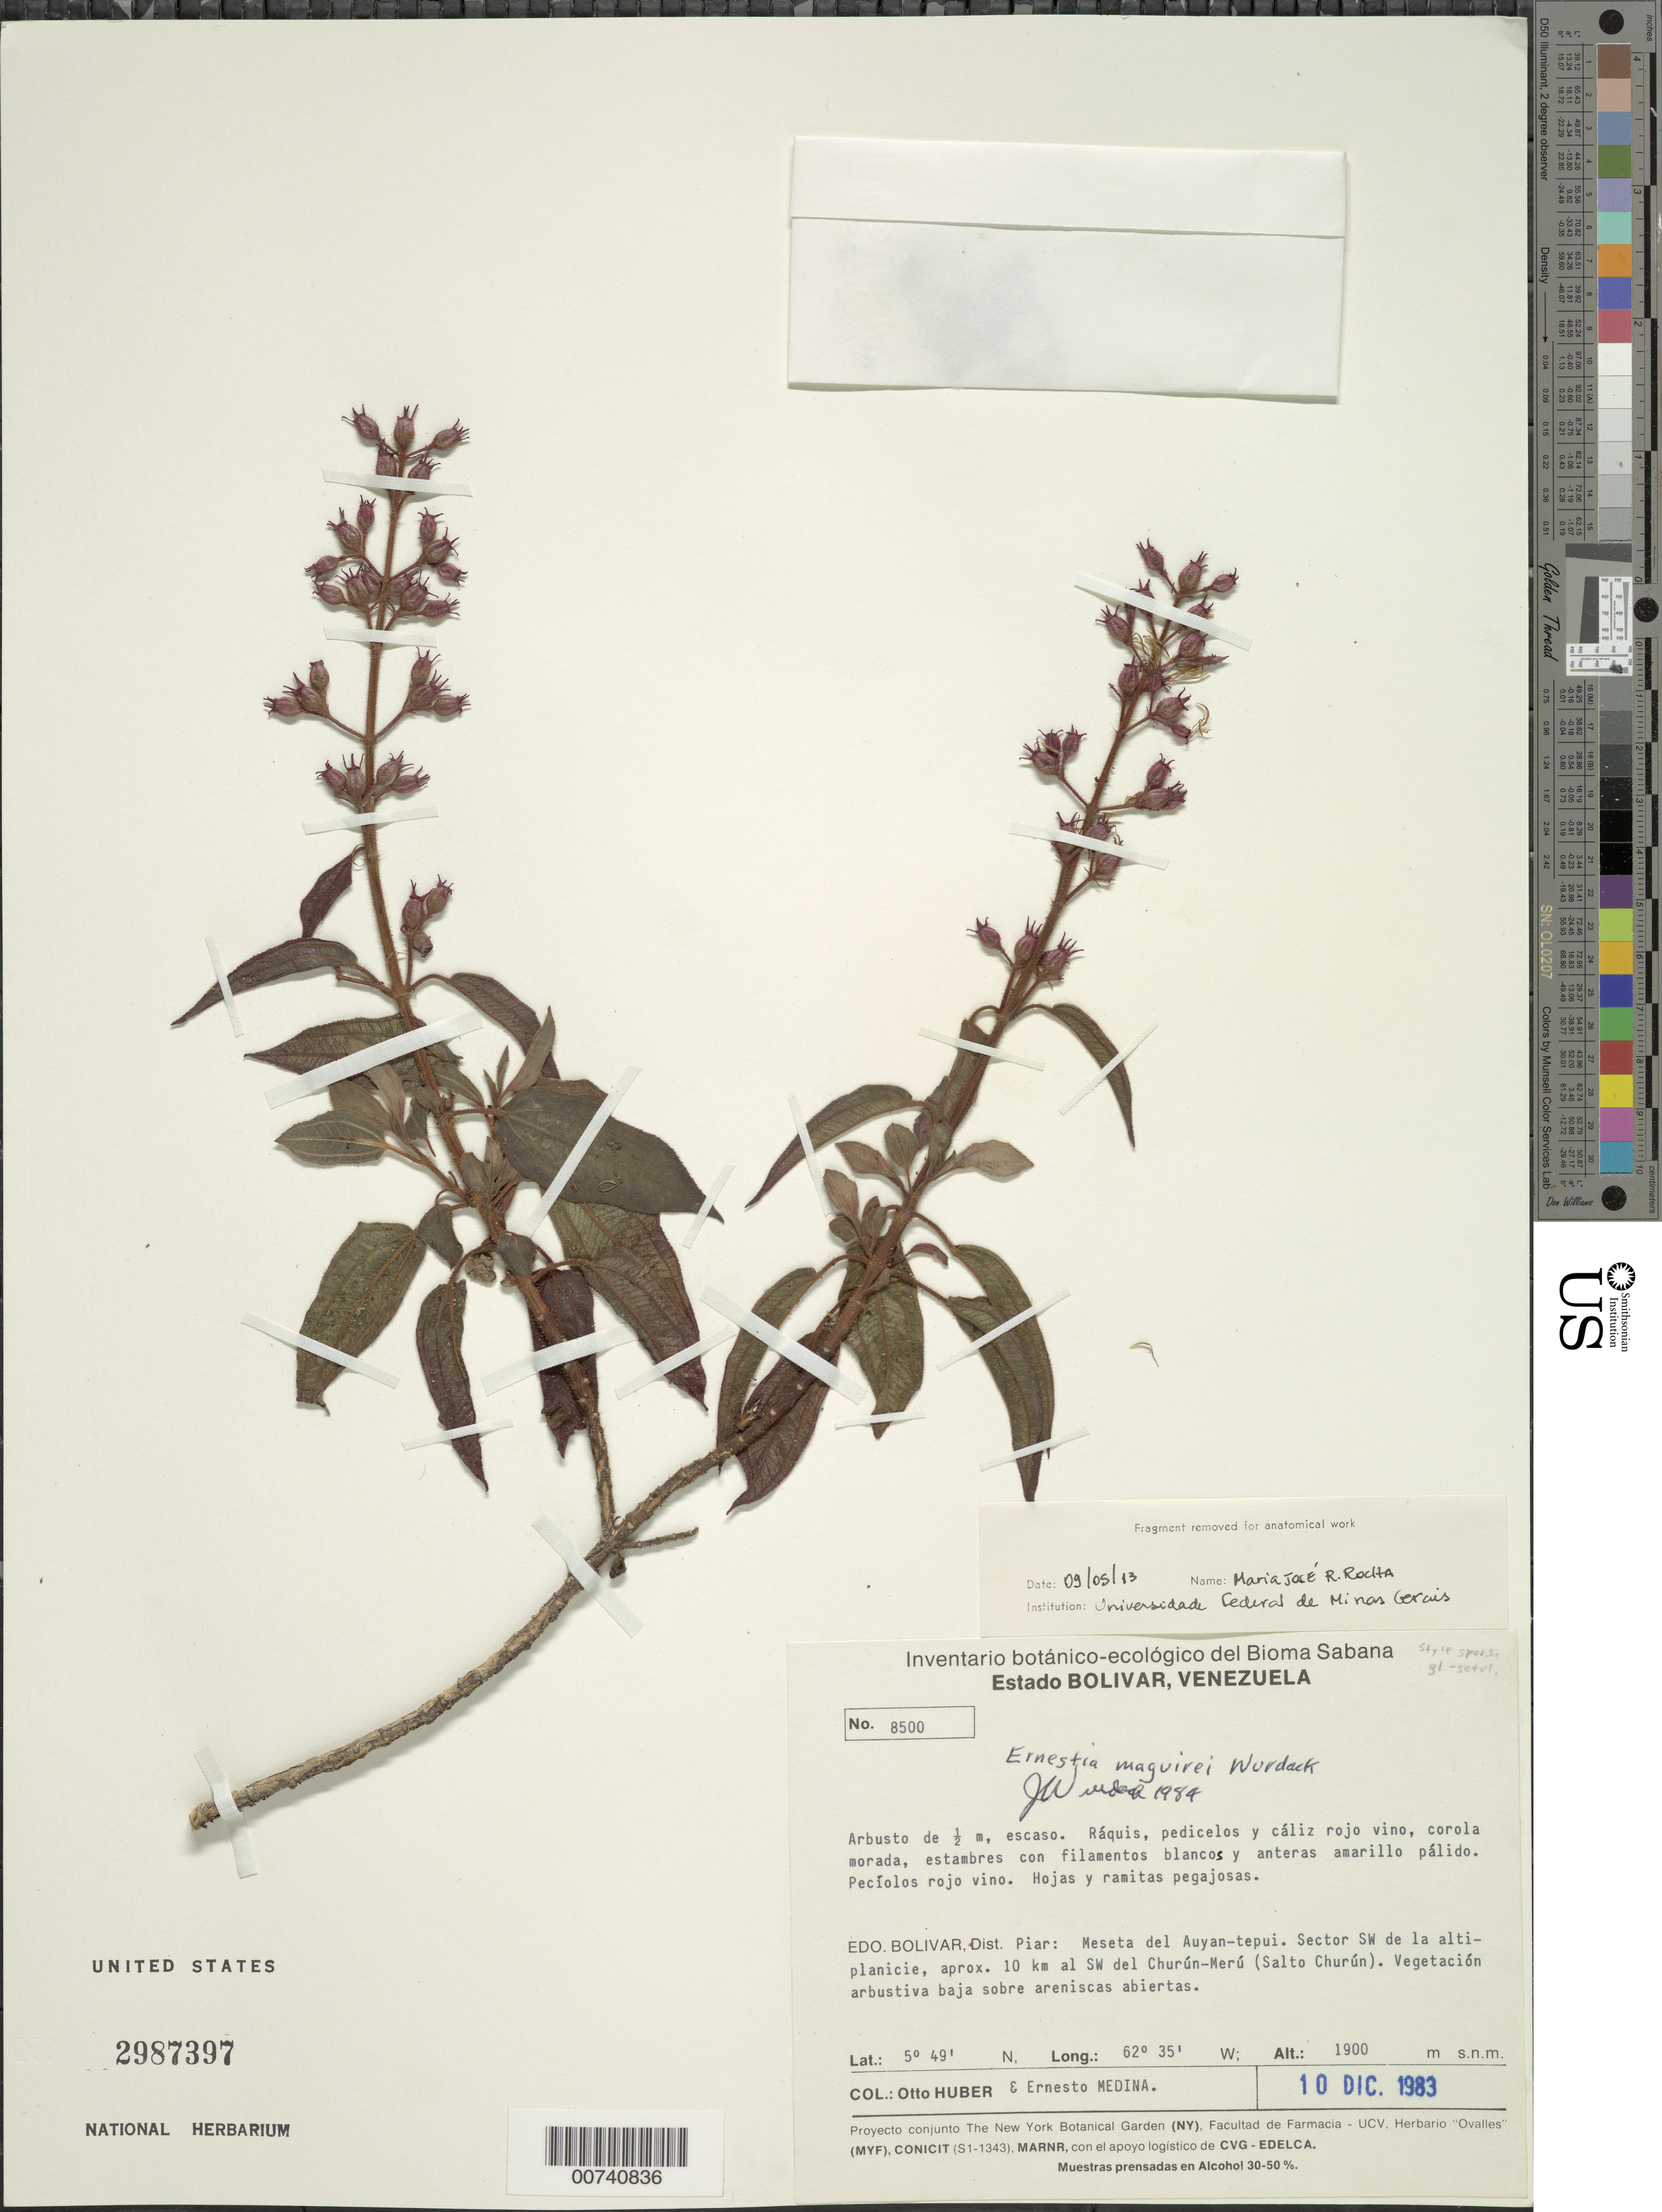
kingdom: Plantae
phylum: Tracheophyta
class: Magnoliopsida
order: Myrtales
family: Melastomataceae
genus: Ernestia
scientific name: Ernestia maguirei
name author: Wurdack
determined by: Wurdack, John J., (US), US (UNITED STATES)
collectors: O. Huber & E. Medina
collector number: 8500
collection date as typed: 10-Dec-83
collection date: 1983-12-10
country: Venezuela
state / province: Bolívar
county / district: Piar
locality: Auyan-tepuí, sect. SW, 10 km SW del Churún-merú (Salto Churún)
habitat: Vegetación arbustiva sobre areniscas abiertas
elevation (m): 1900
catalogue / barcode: US 2987397